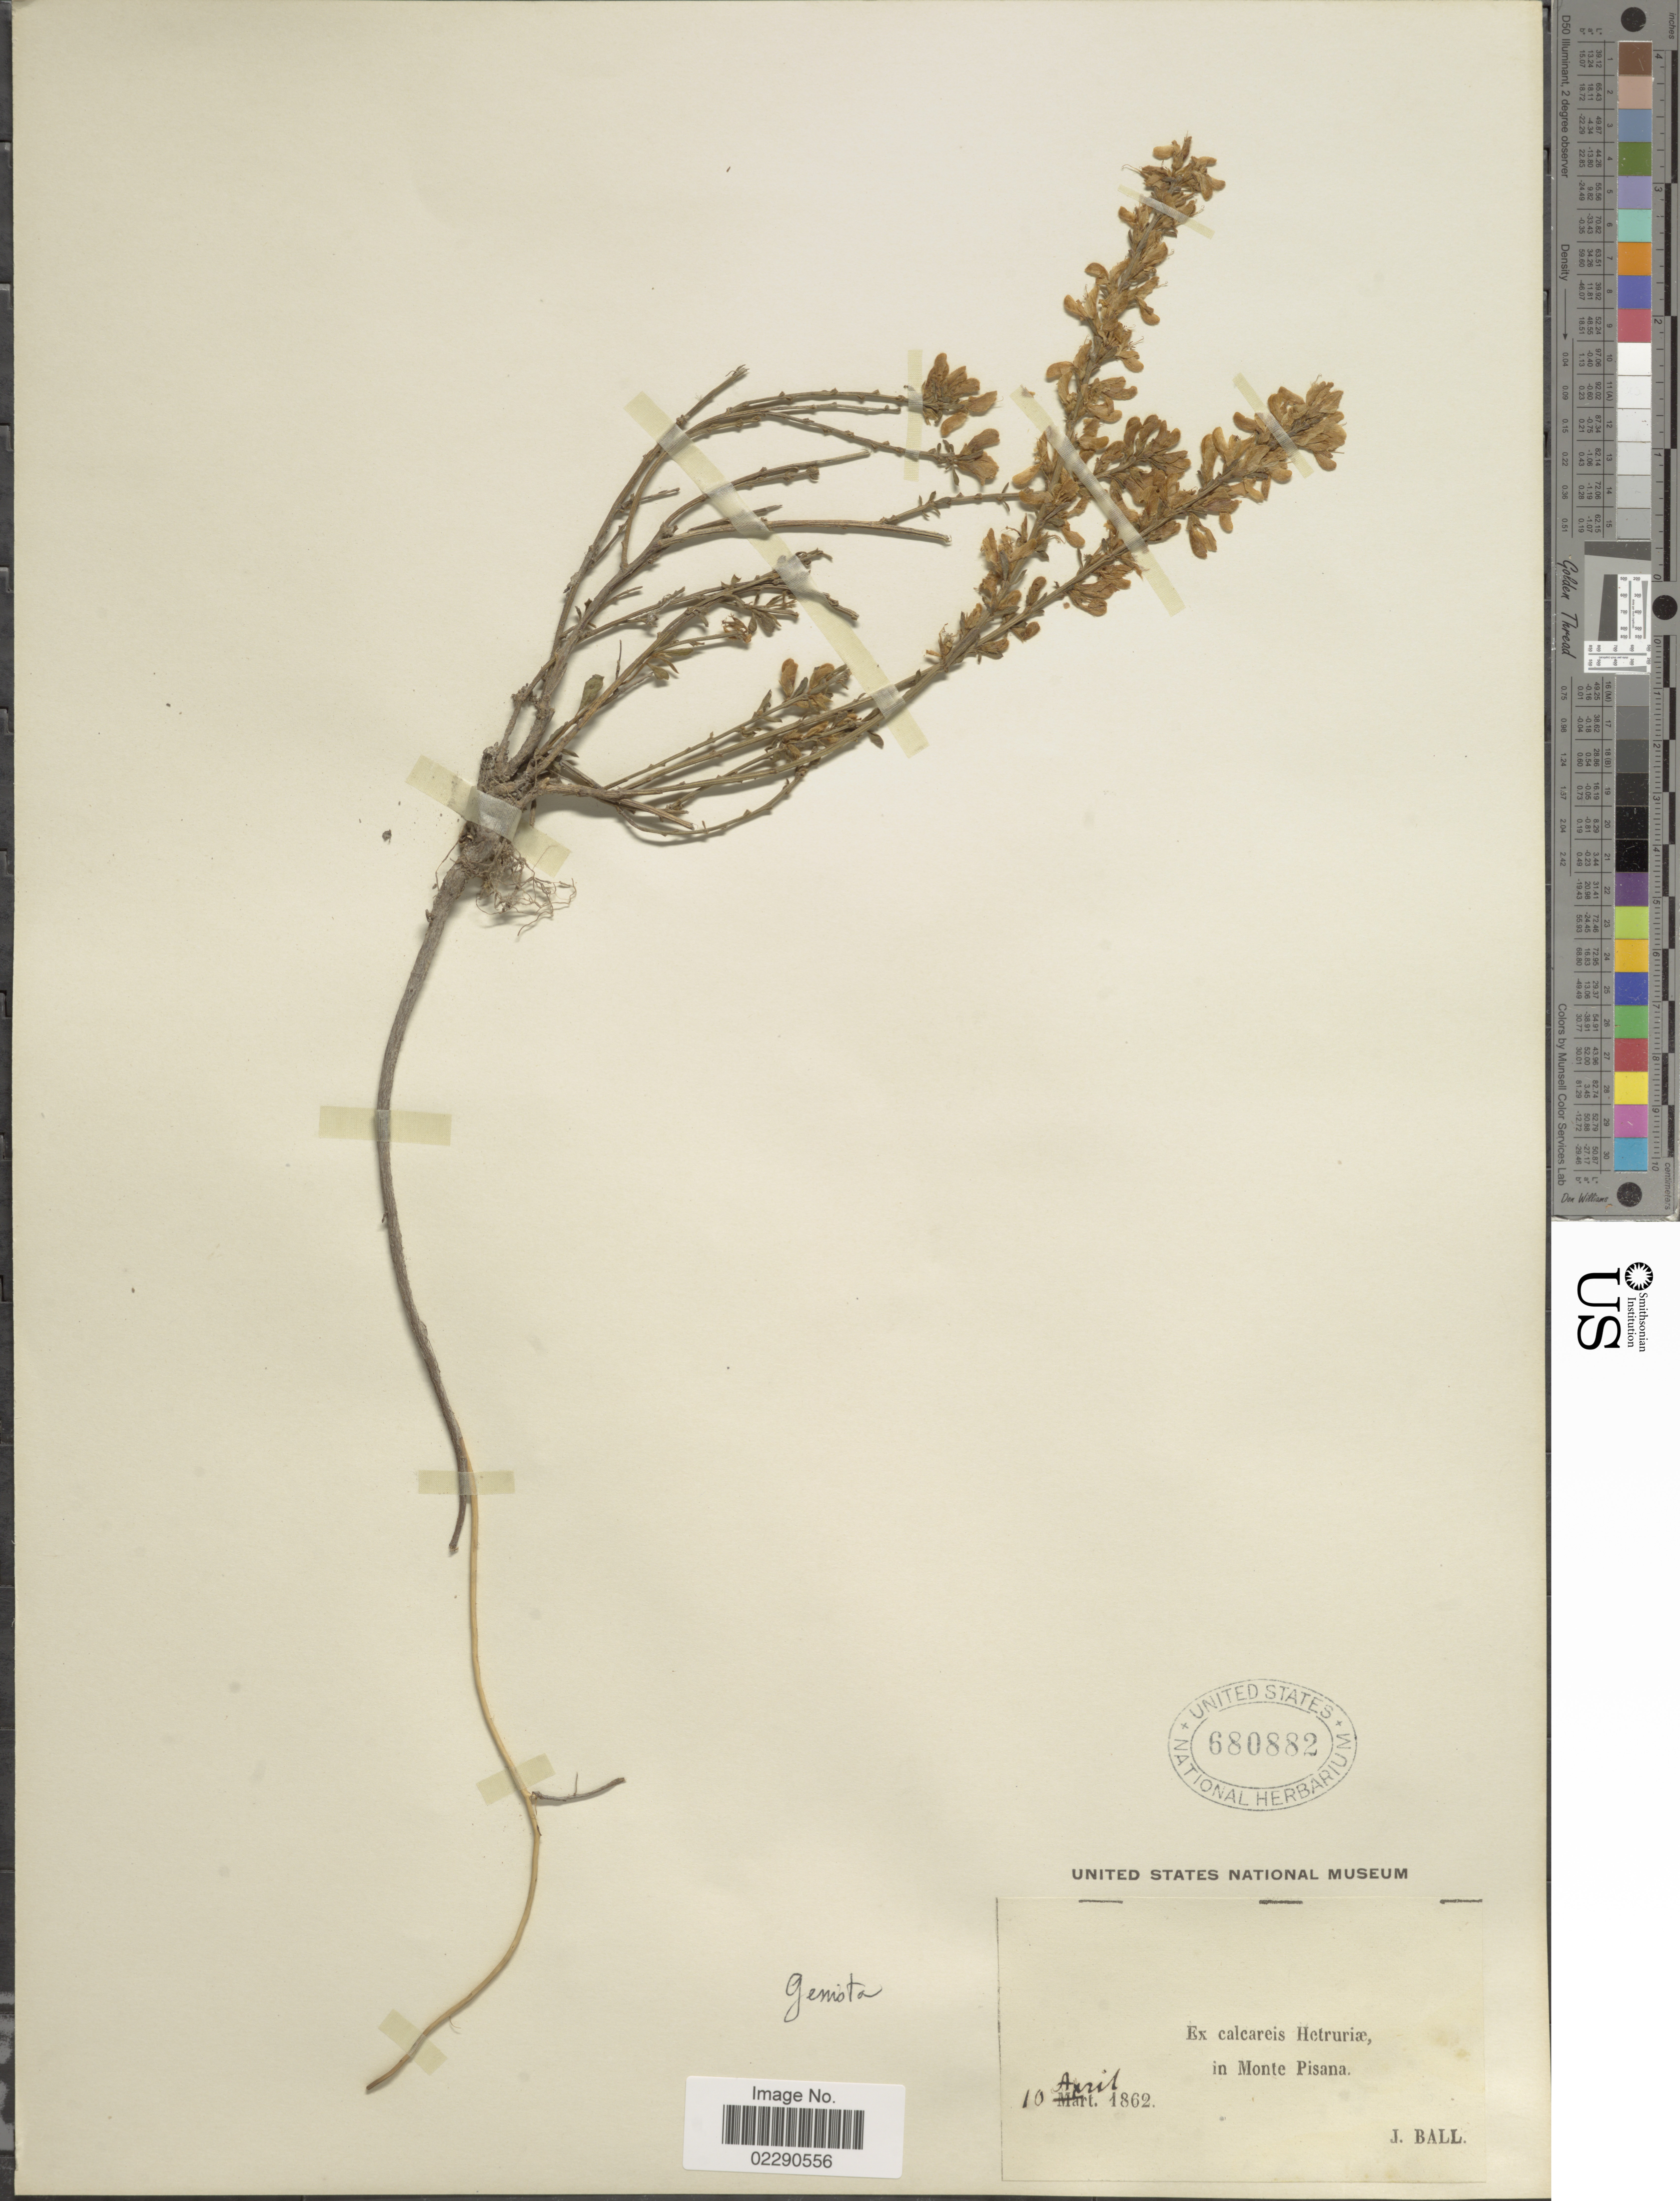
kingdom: Plantae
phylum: Tracheophyta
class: Magnoliopsida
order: Fabales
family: Fabaceae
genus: Genista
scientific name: Genista sp.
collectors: J. Ball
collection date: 1862-04-10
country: Italy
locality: Calcareis Hetruriae, in Monte Pisana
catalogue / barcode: US 680882